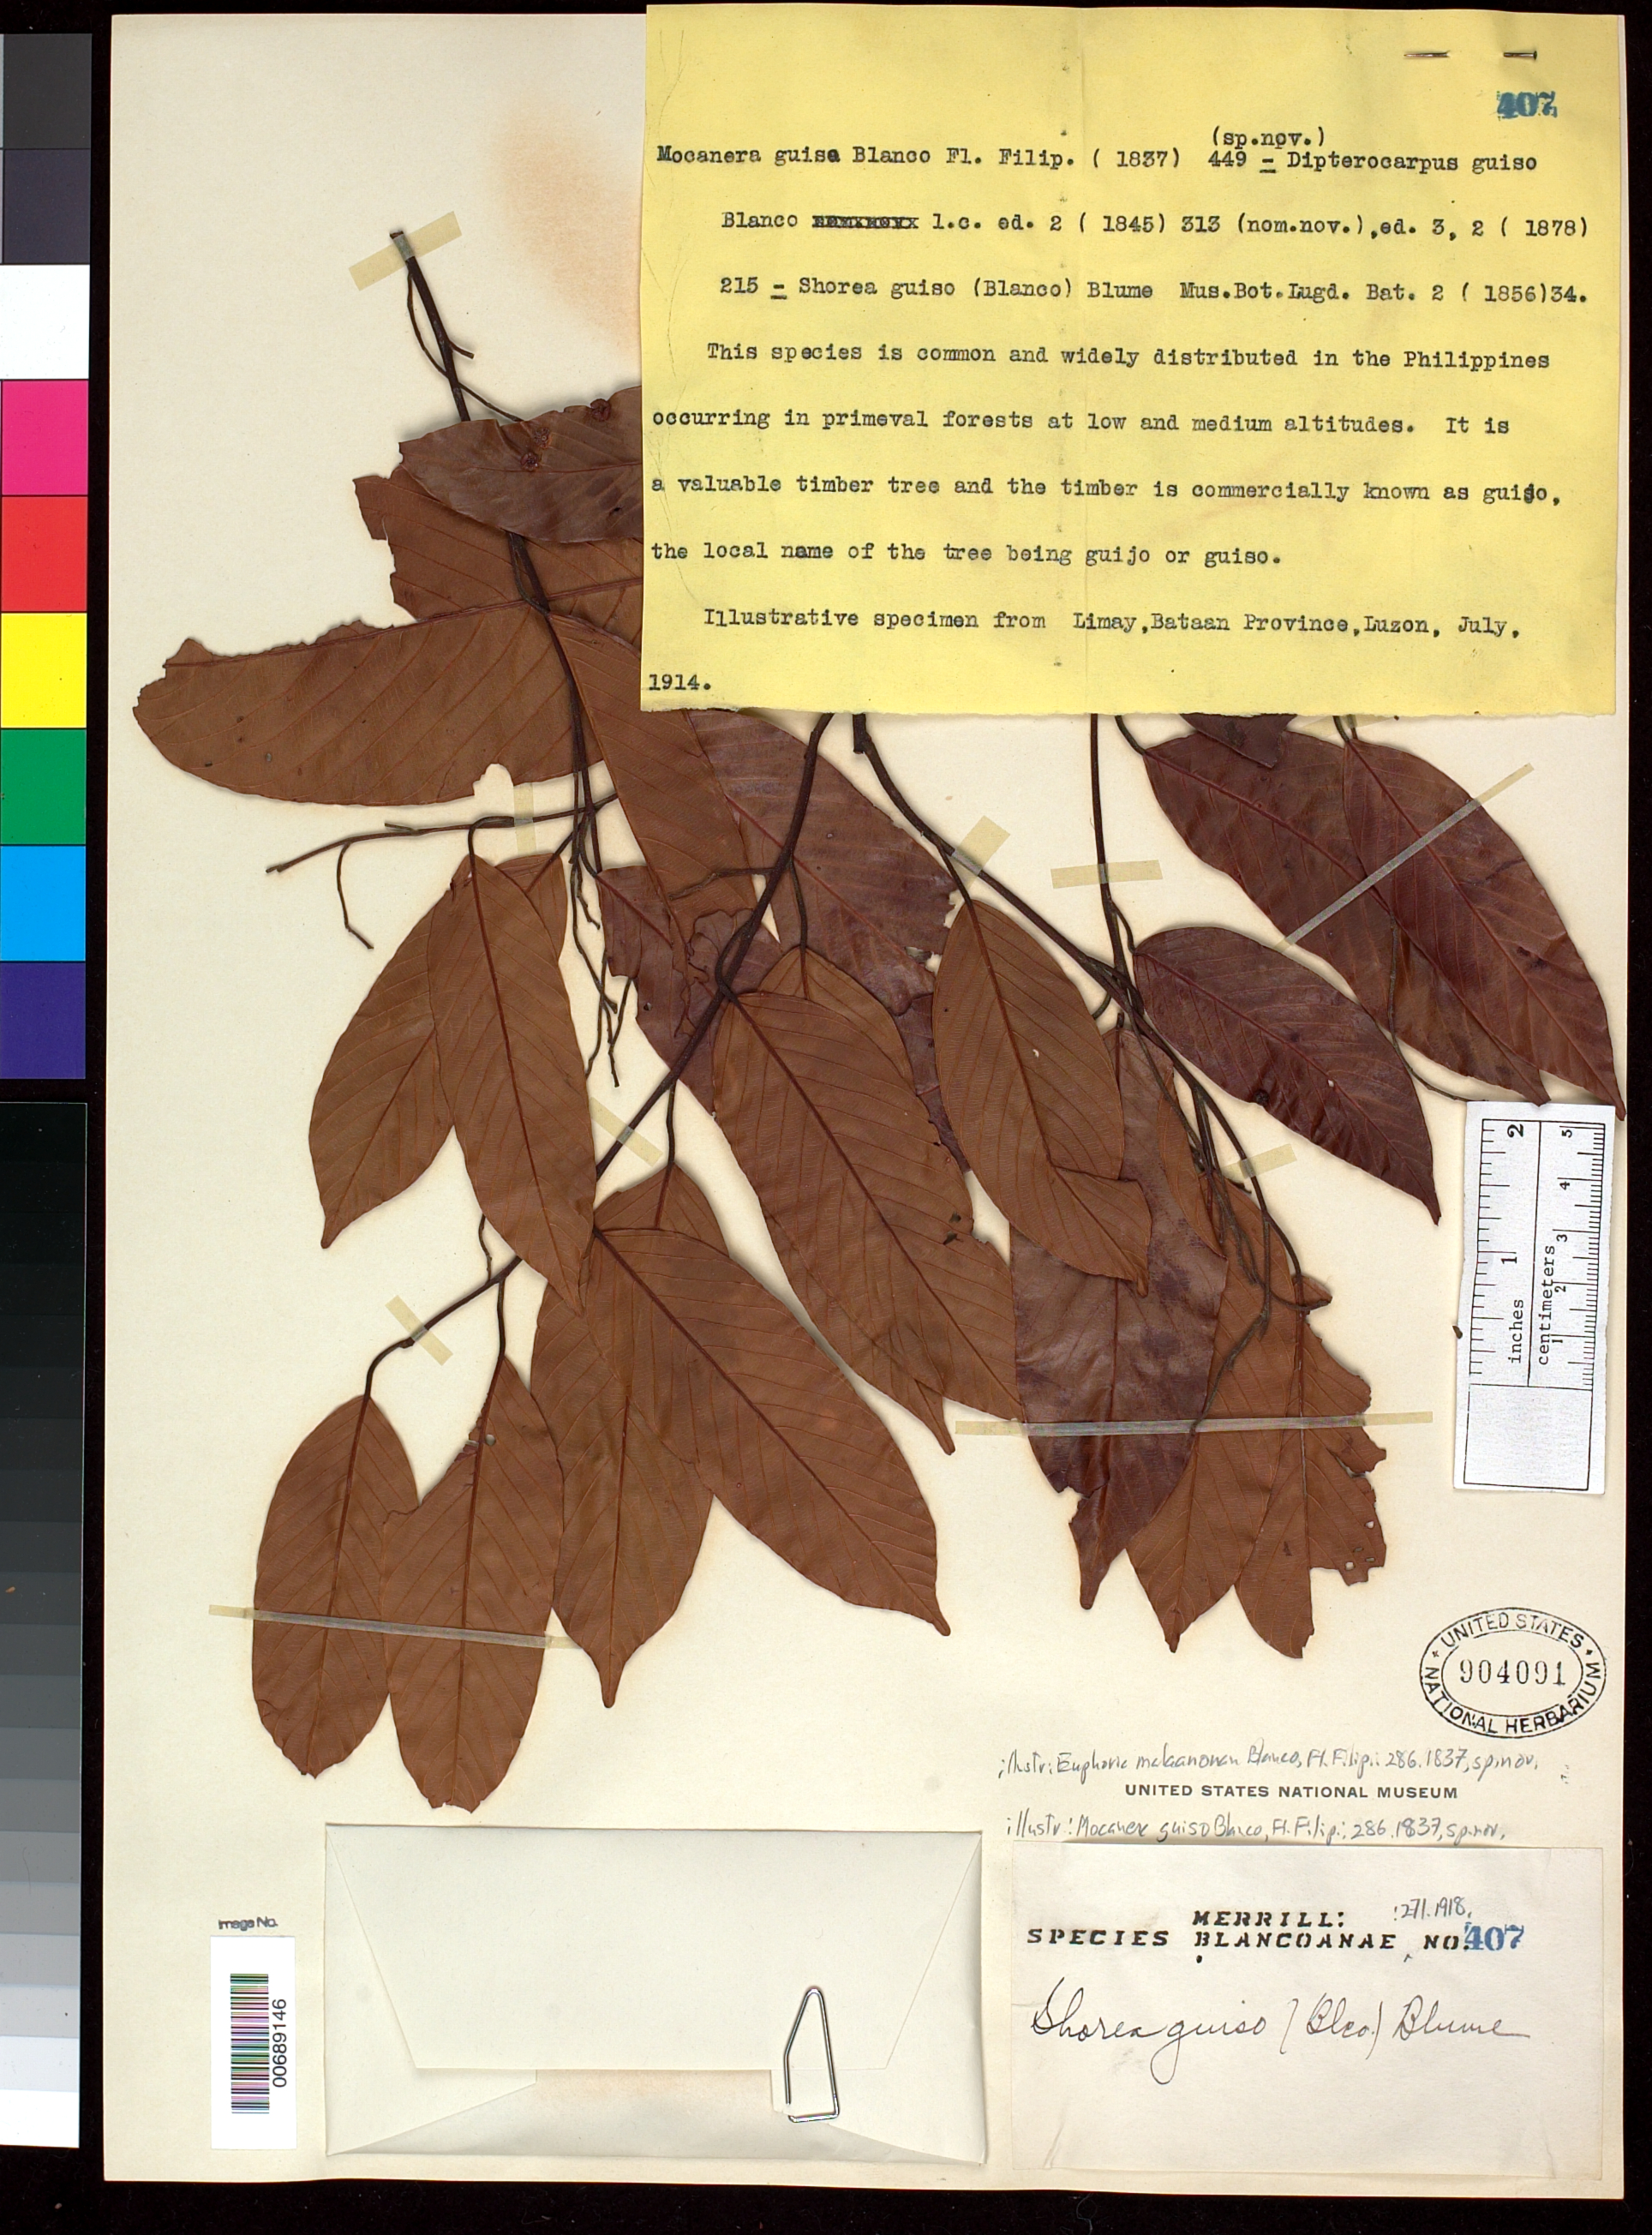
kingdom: Plantae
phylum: Tracheophyta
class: Magnoliopsida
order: Malvales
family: Dipterocarpaceae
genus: Shorea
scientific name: Shorea guiso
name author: (Blanco) Blume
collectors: E. D. Merrill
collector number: Sp. Blancoan. 0407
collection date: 1914-07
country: Philippines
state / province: Central Luzon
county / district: Bataan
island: Luzon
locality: Limay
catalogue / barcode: US 904091